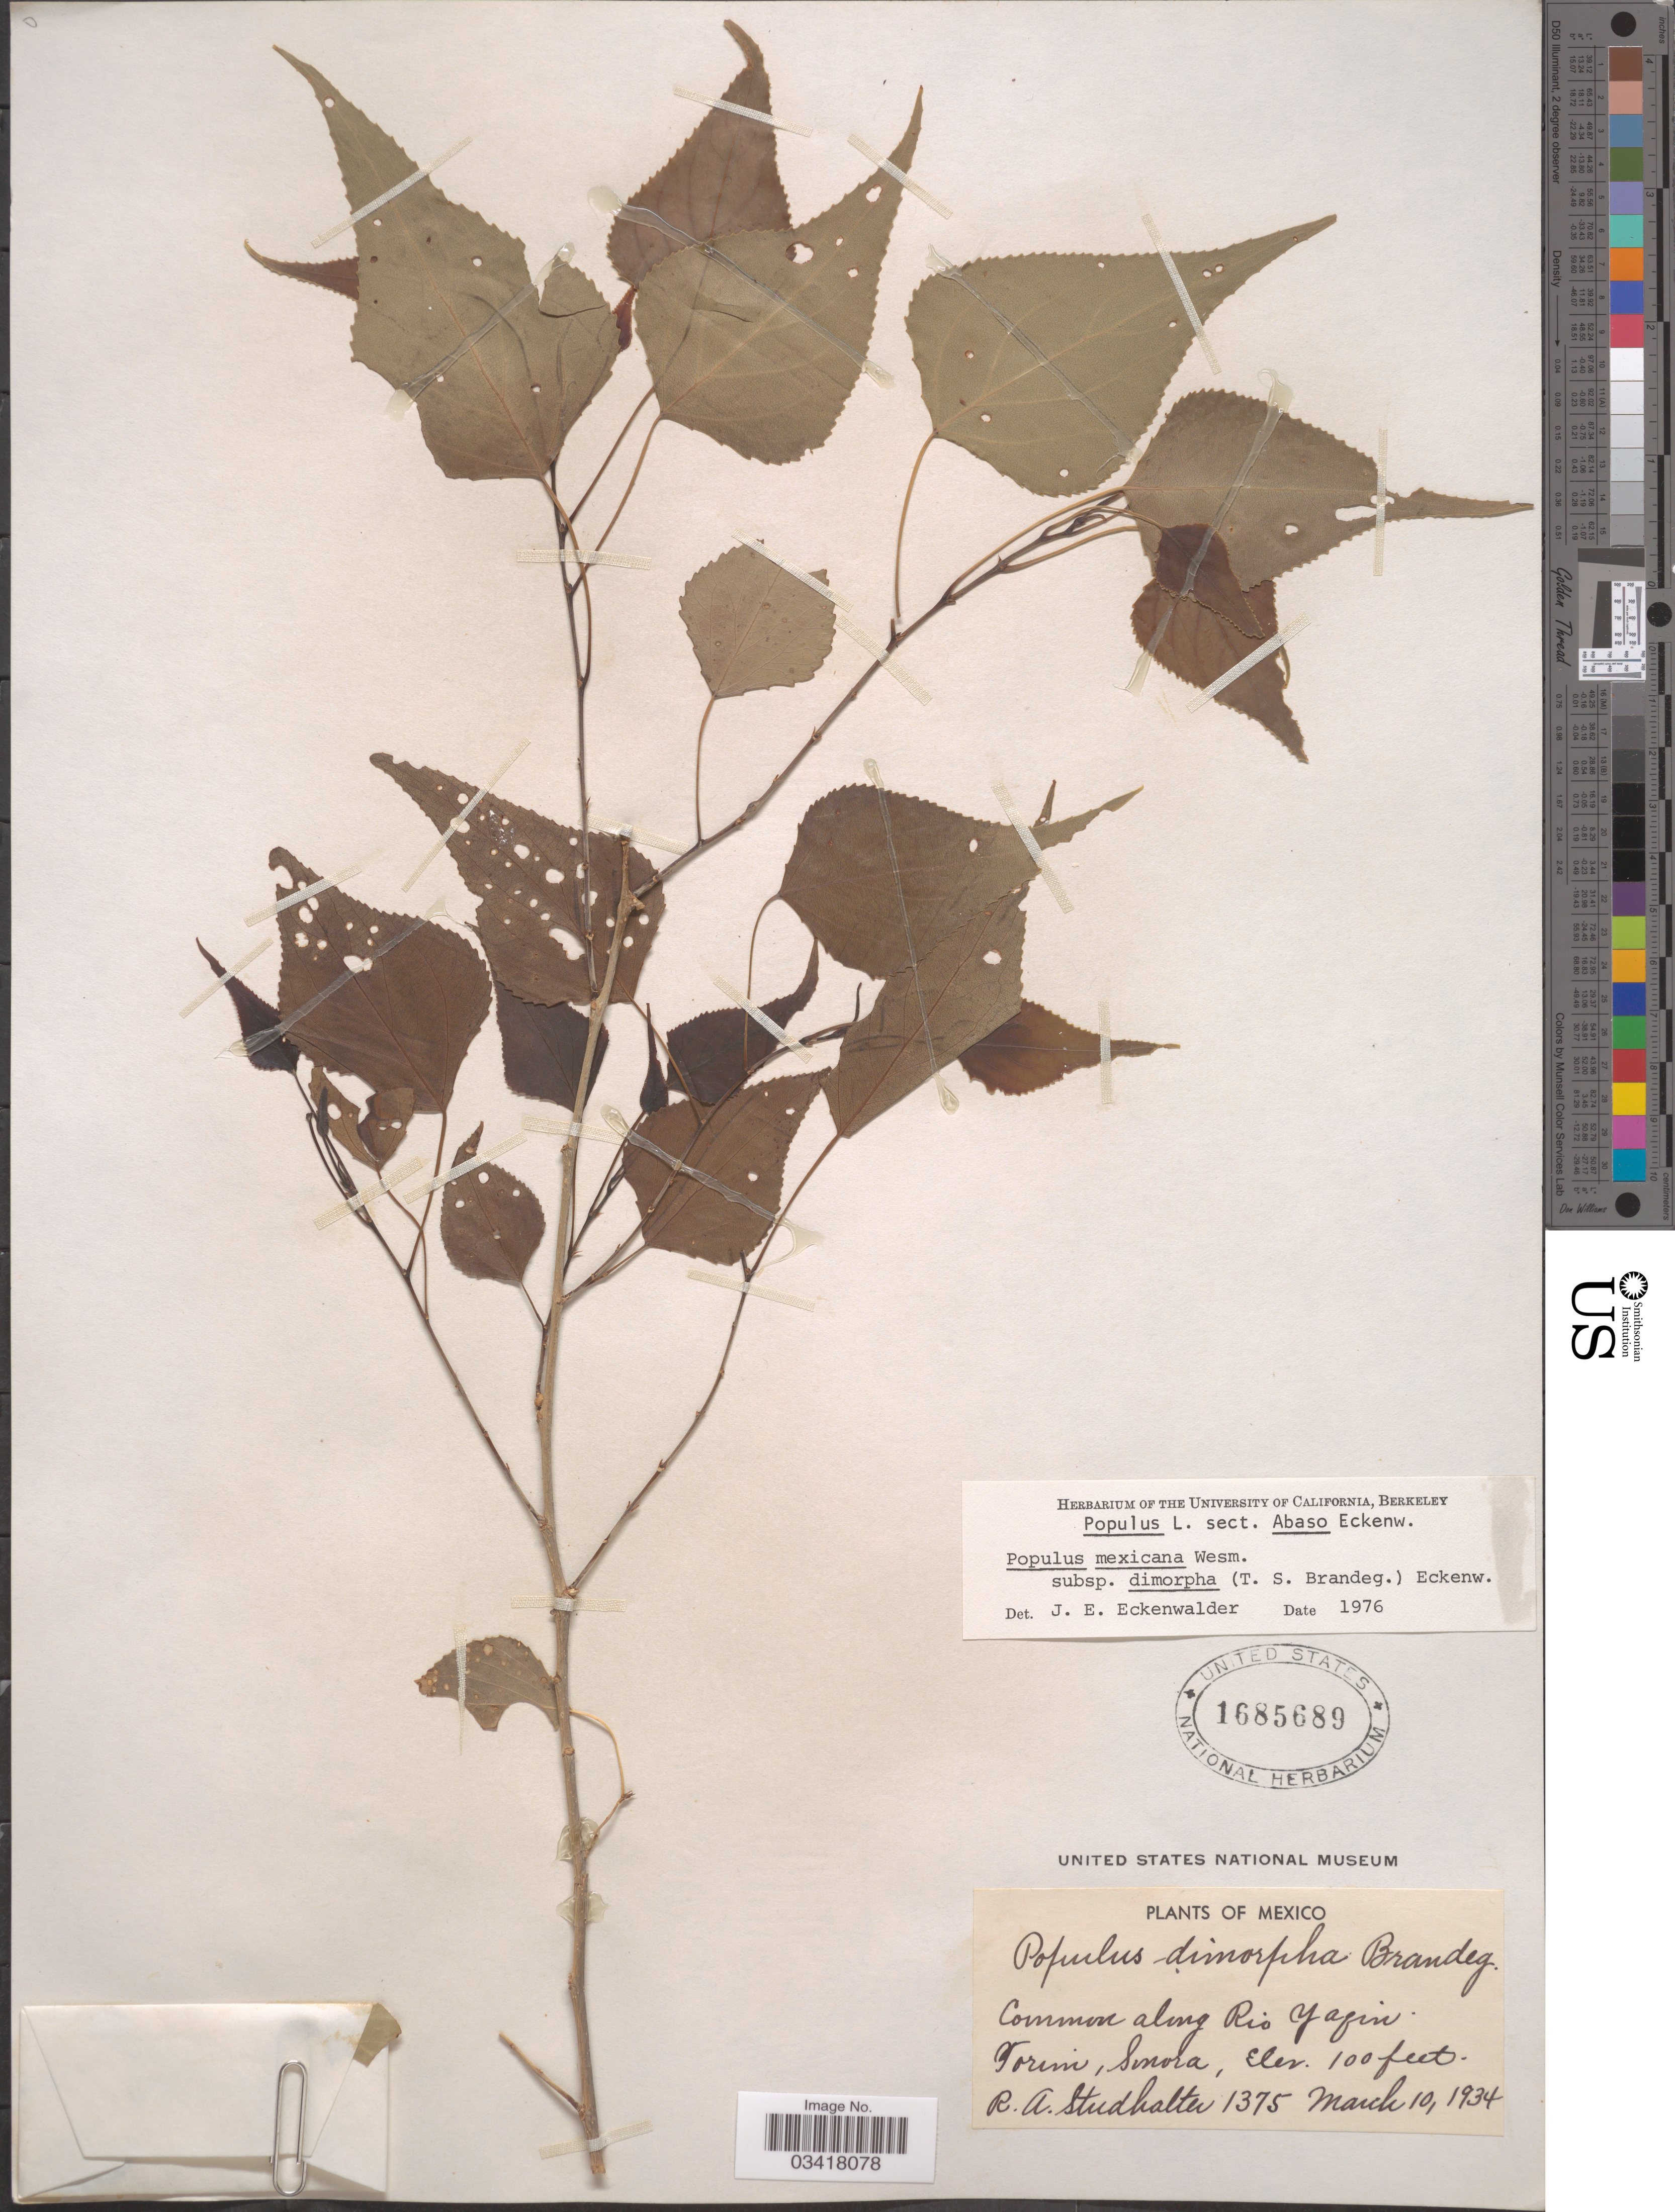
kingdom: Plantae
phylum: Tracheophyta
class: Magnoliopsida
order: Malpighiales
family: Salicaceae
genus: Populus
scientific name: Populus mexicana subsp. dimorpha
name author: (Brandegee) Eckenw.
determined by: Eckenwalder, James E.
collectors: R. Studhalter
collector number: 1375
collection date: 1934-03-10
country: Mexico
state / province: Sonora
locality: Along Rio Yagui Torim.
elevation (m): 30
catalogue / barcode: US 1685689